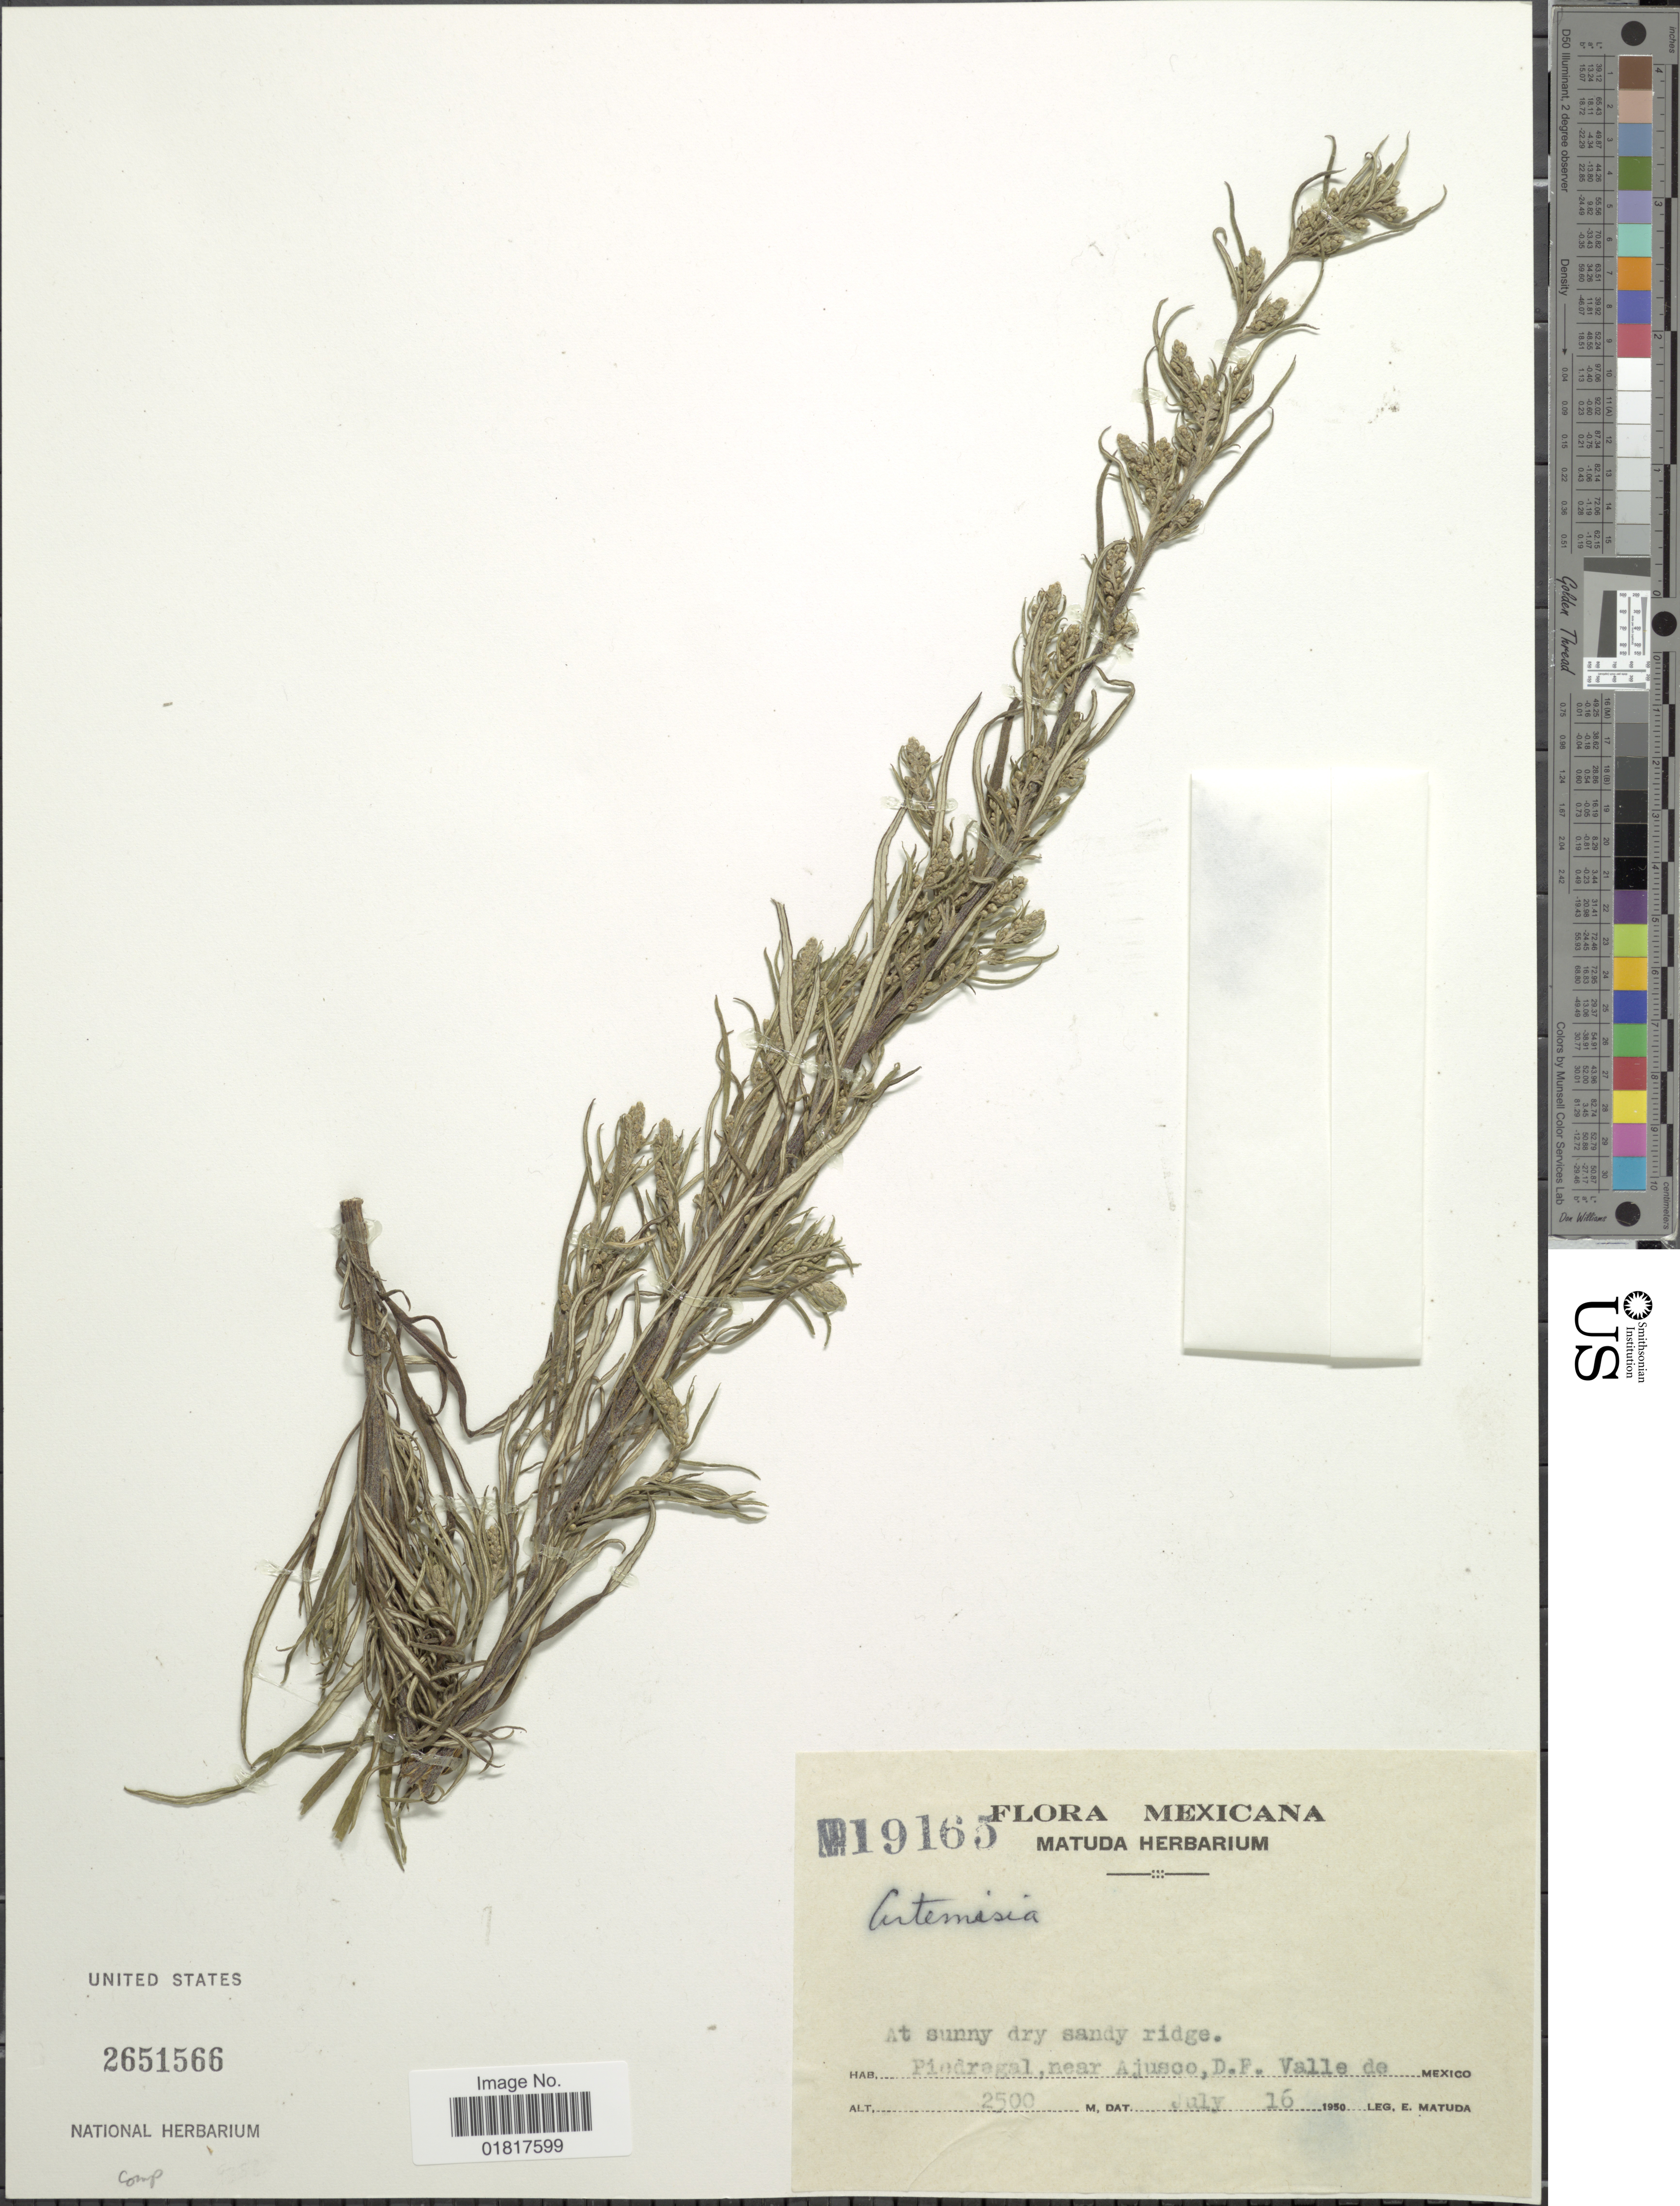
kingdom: Plantae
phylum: Tracheophyta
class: Magnoliopsida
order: Asterales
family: Asteraceae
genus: Artemisia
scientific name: Artemisia sp.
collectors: E. Matuda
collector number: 19165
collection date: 1950-07-16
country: Mexico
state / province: Distrito Federal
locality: At sunny dry sandy ridge, Piedragal, near Ajusco, D.F. Valle de Mexico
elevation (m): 2500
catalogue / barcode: US 2651566